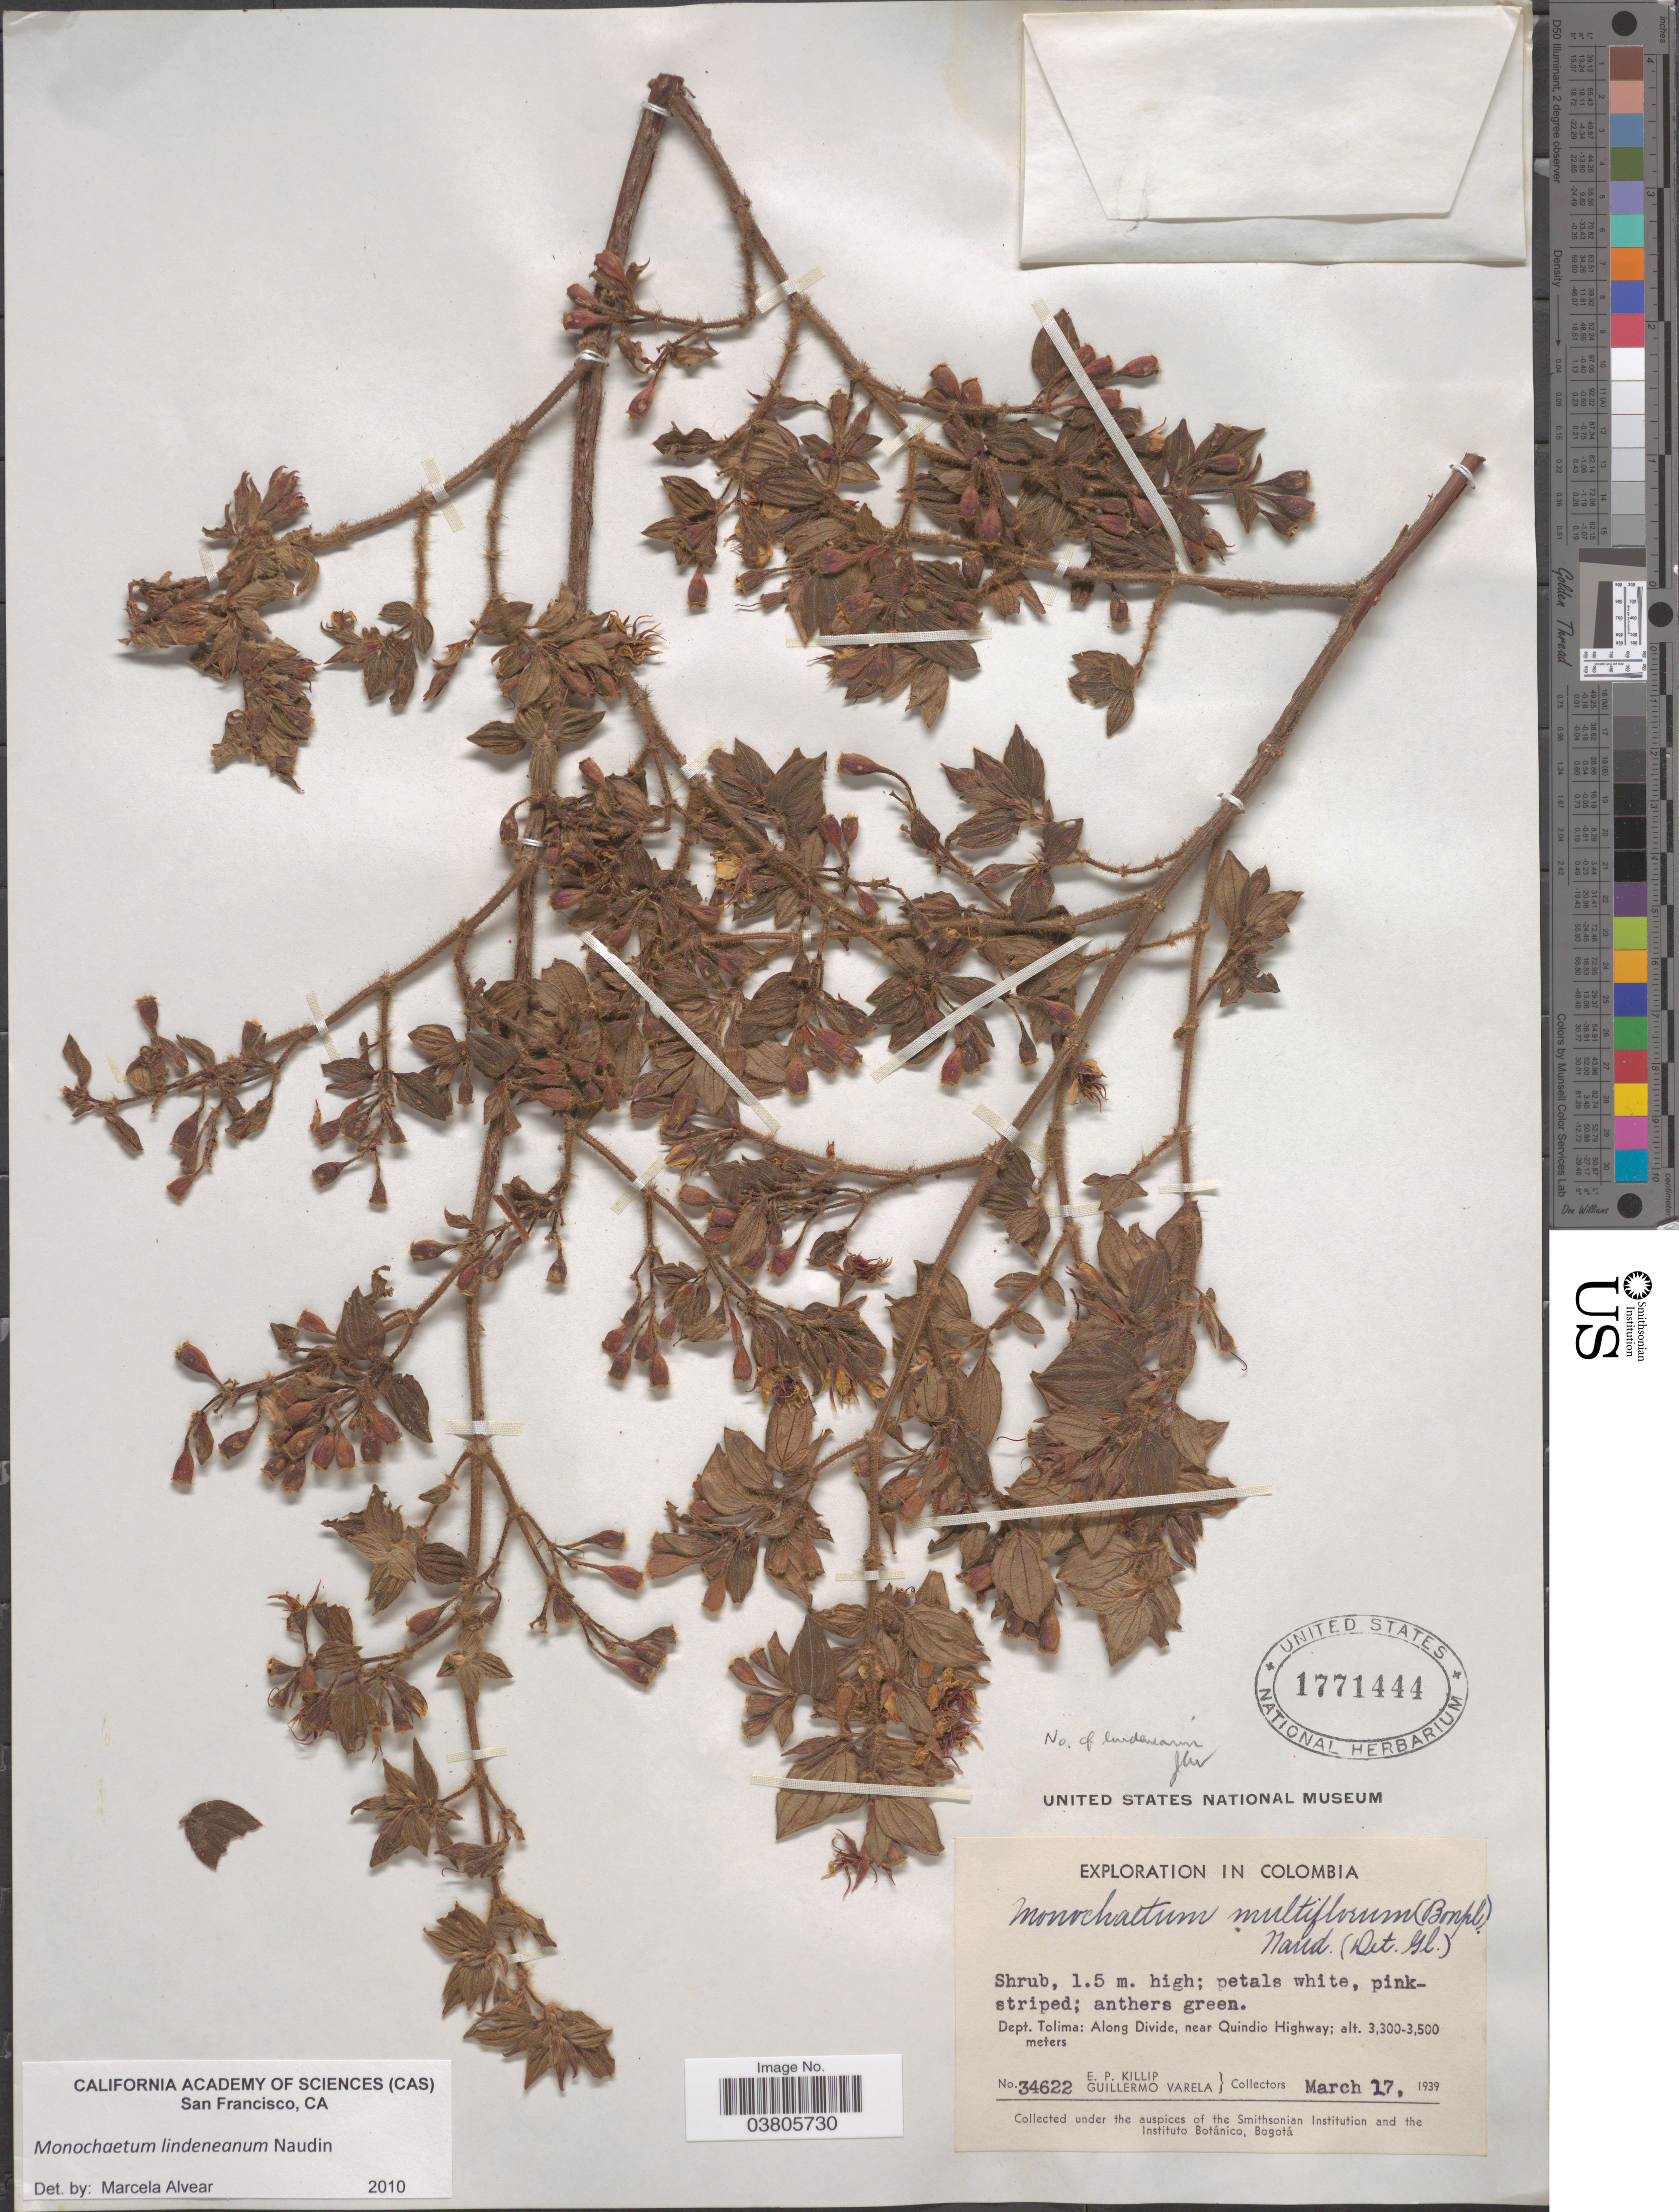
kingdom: Plantae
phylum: Tracheophyta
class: Magnoliopsida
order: Myrtales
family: Melastomataceae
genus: Monochaetum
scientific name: Monochaetum lindenianum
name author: Naudin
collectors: E. P. Killip & G. Varela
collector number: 34622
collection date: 1939-03-17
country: Colombia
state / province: Tolima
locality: Dept. Tolima: Along Divide, near Quindio Highway.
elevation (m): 3300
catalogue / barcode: US 1771444